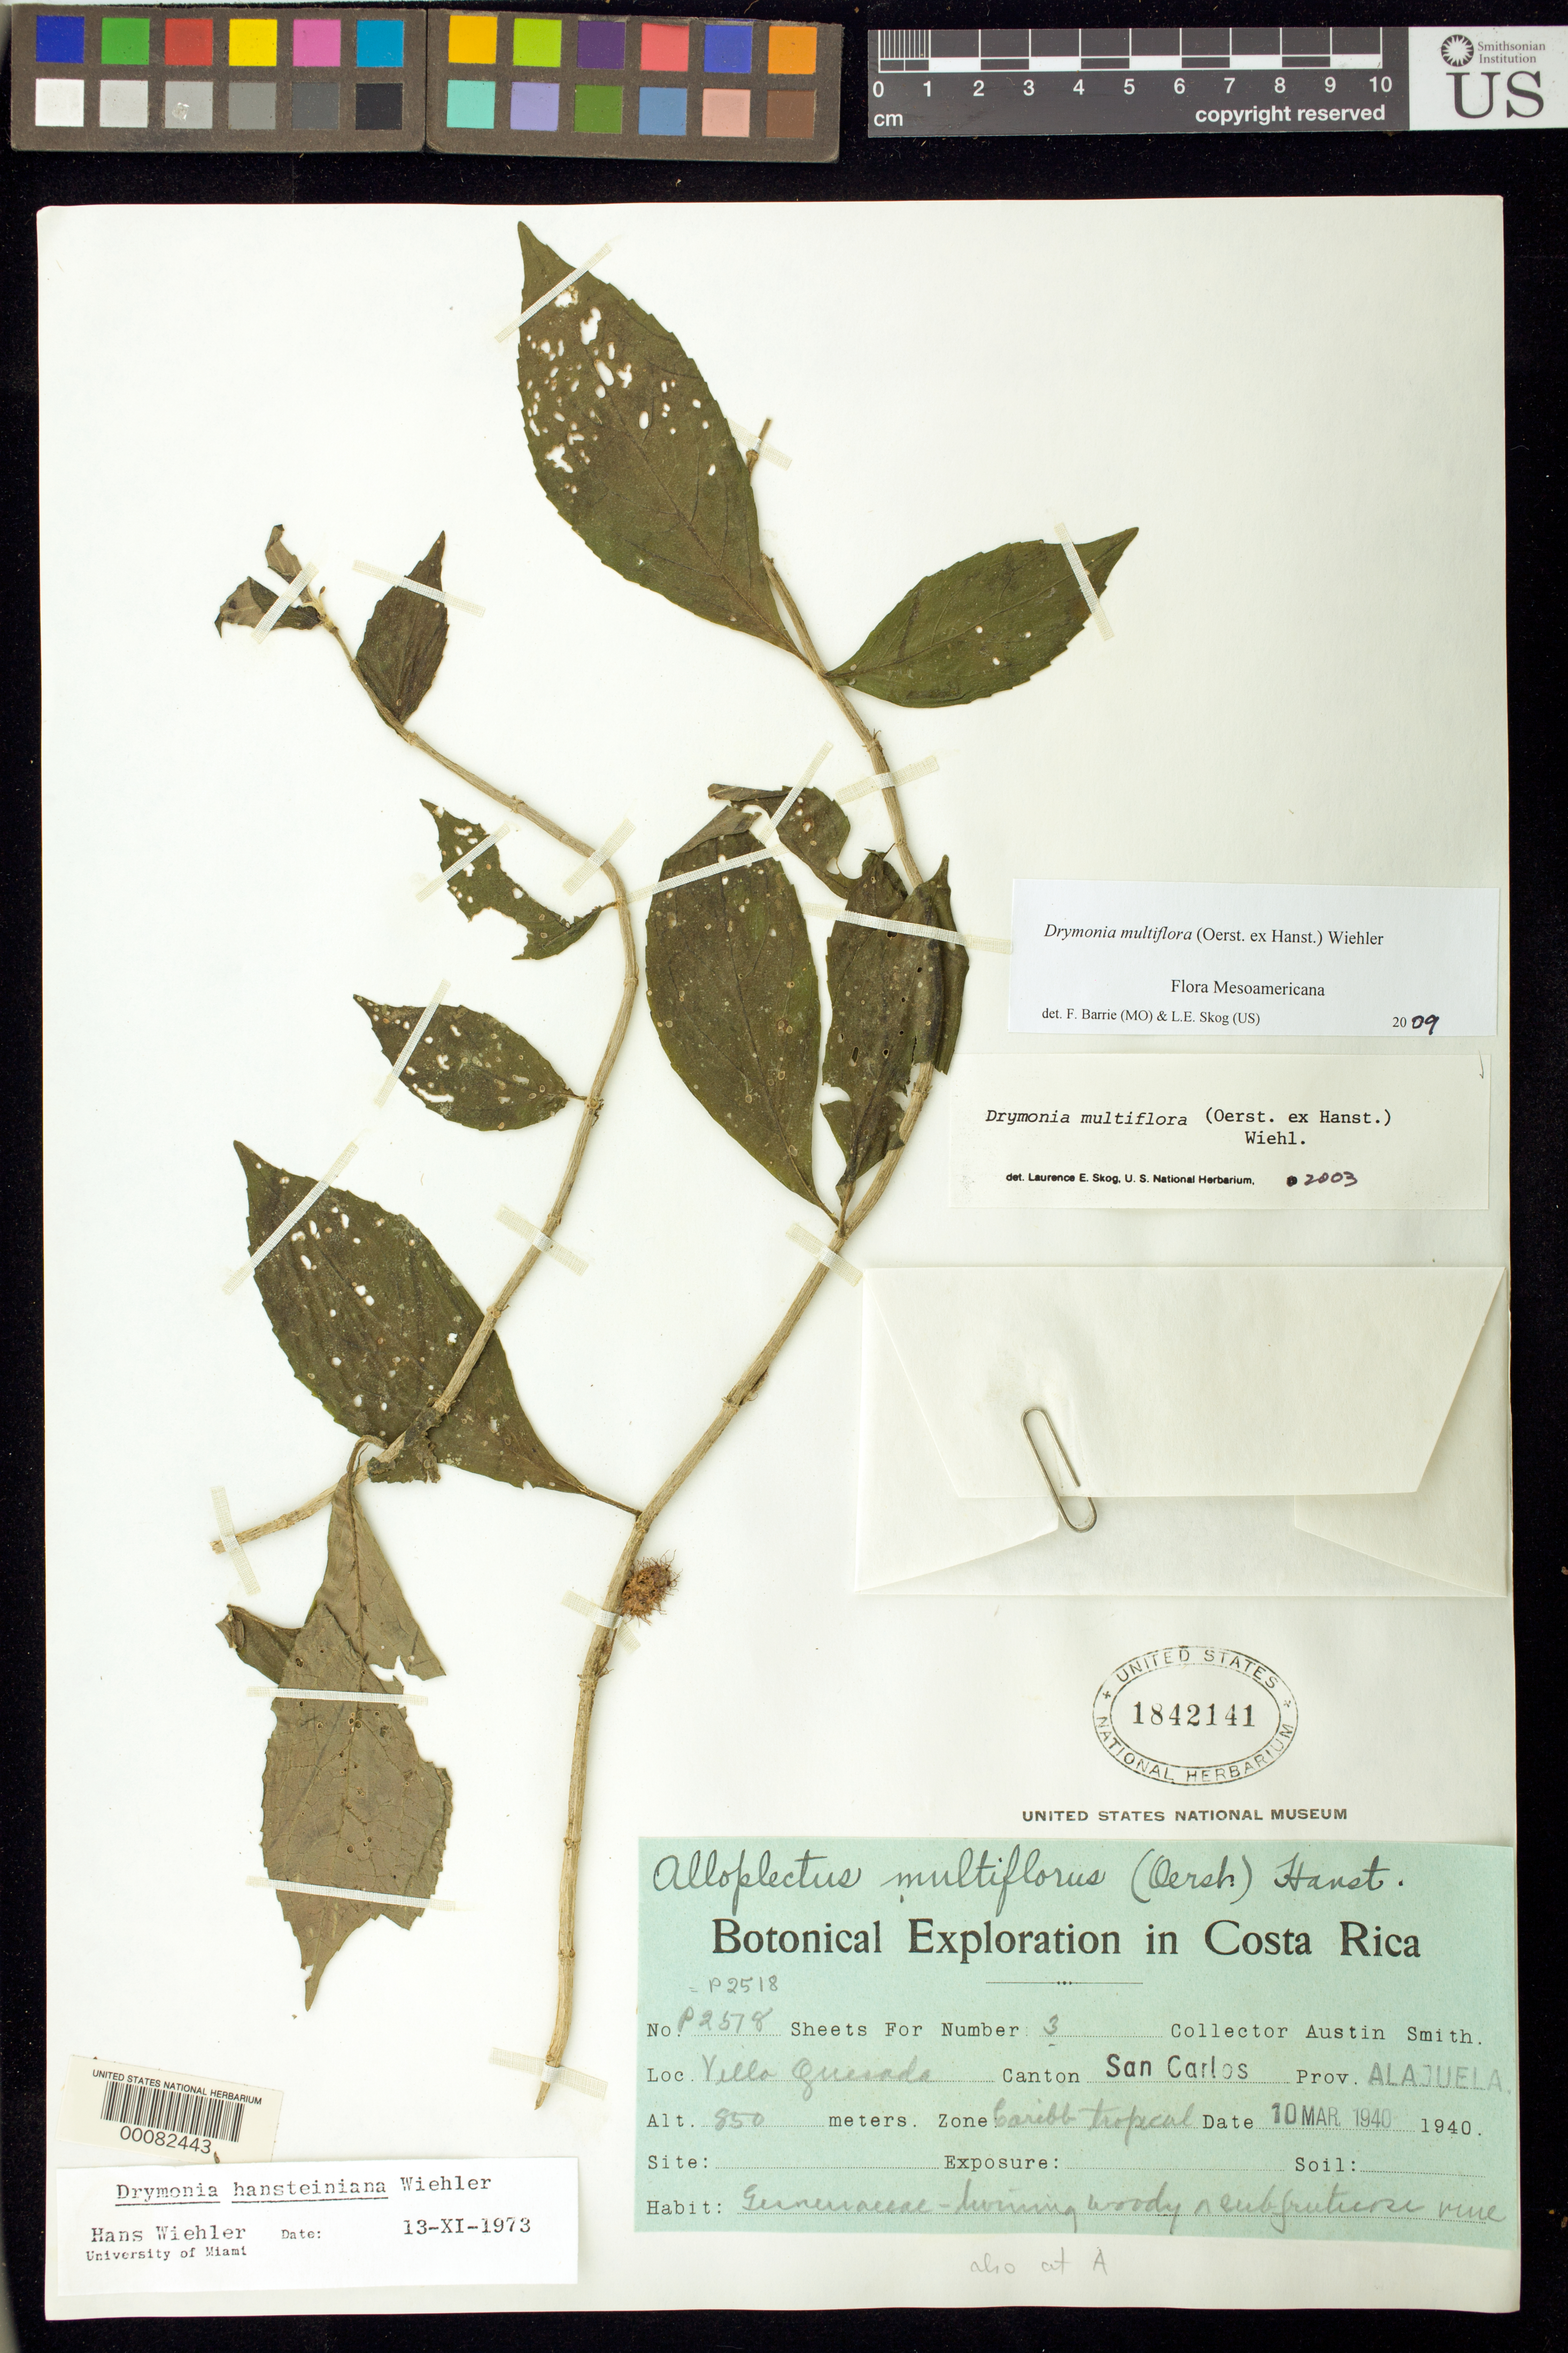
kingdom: Plantae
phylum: Tracheophyta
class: Magnoliopsida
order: Lamiales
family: Gesneriaceae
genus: Drymonia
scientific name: Drymonia multiflora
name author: (Oerst. ex Hanst.) Wiehler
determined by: Skog, Laurence E.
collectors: Aust P. Smith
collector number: P 2518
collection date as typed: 10 Mar 1940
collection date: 1940-03-10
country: Costa Rica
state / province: Alajuela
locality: Villa Quesada, Canton San Carlos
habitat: Carrib tropical zone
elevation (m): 850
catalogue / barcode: US 1842141